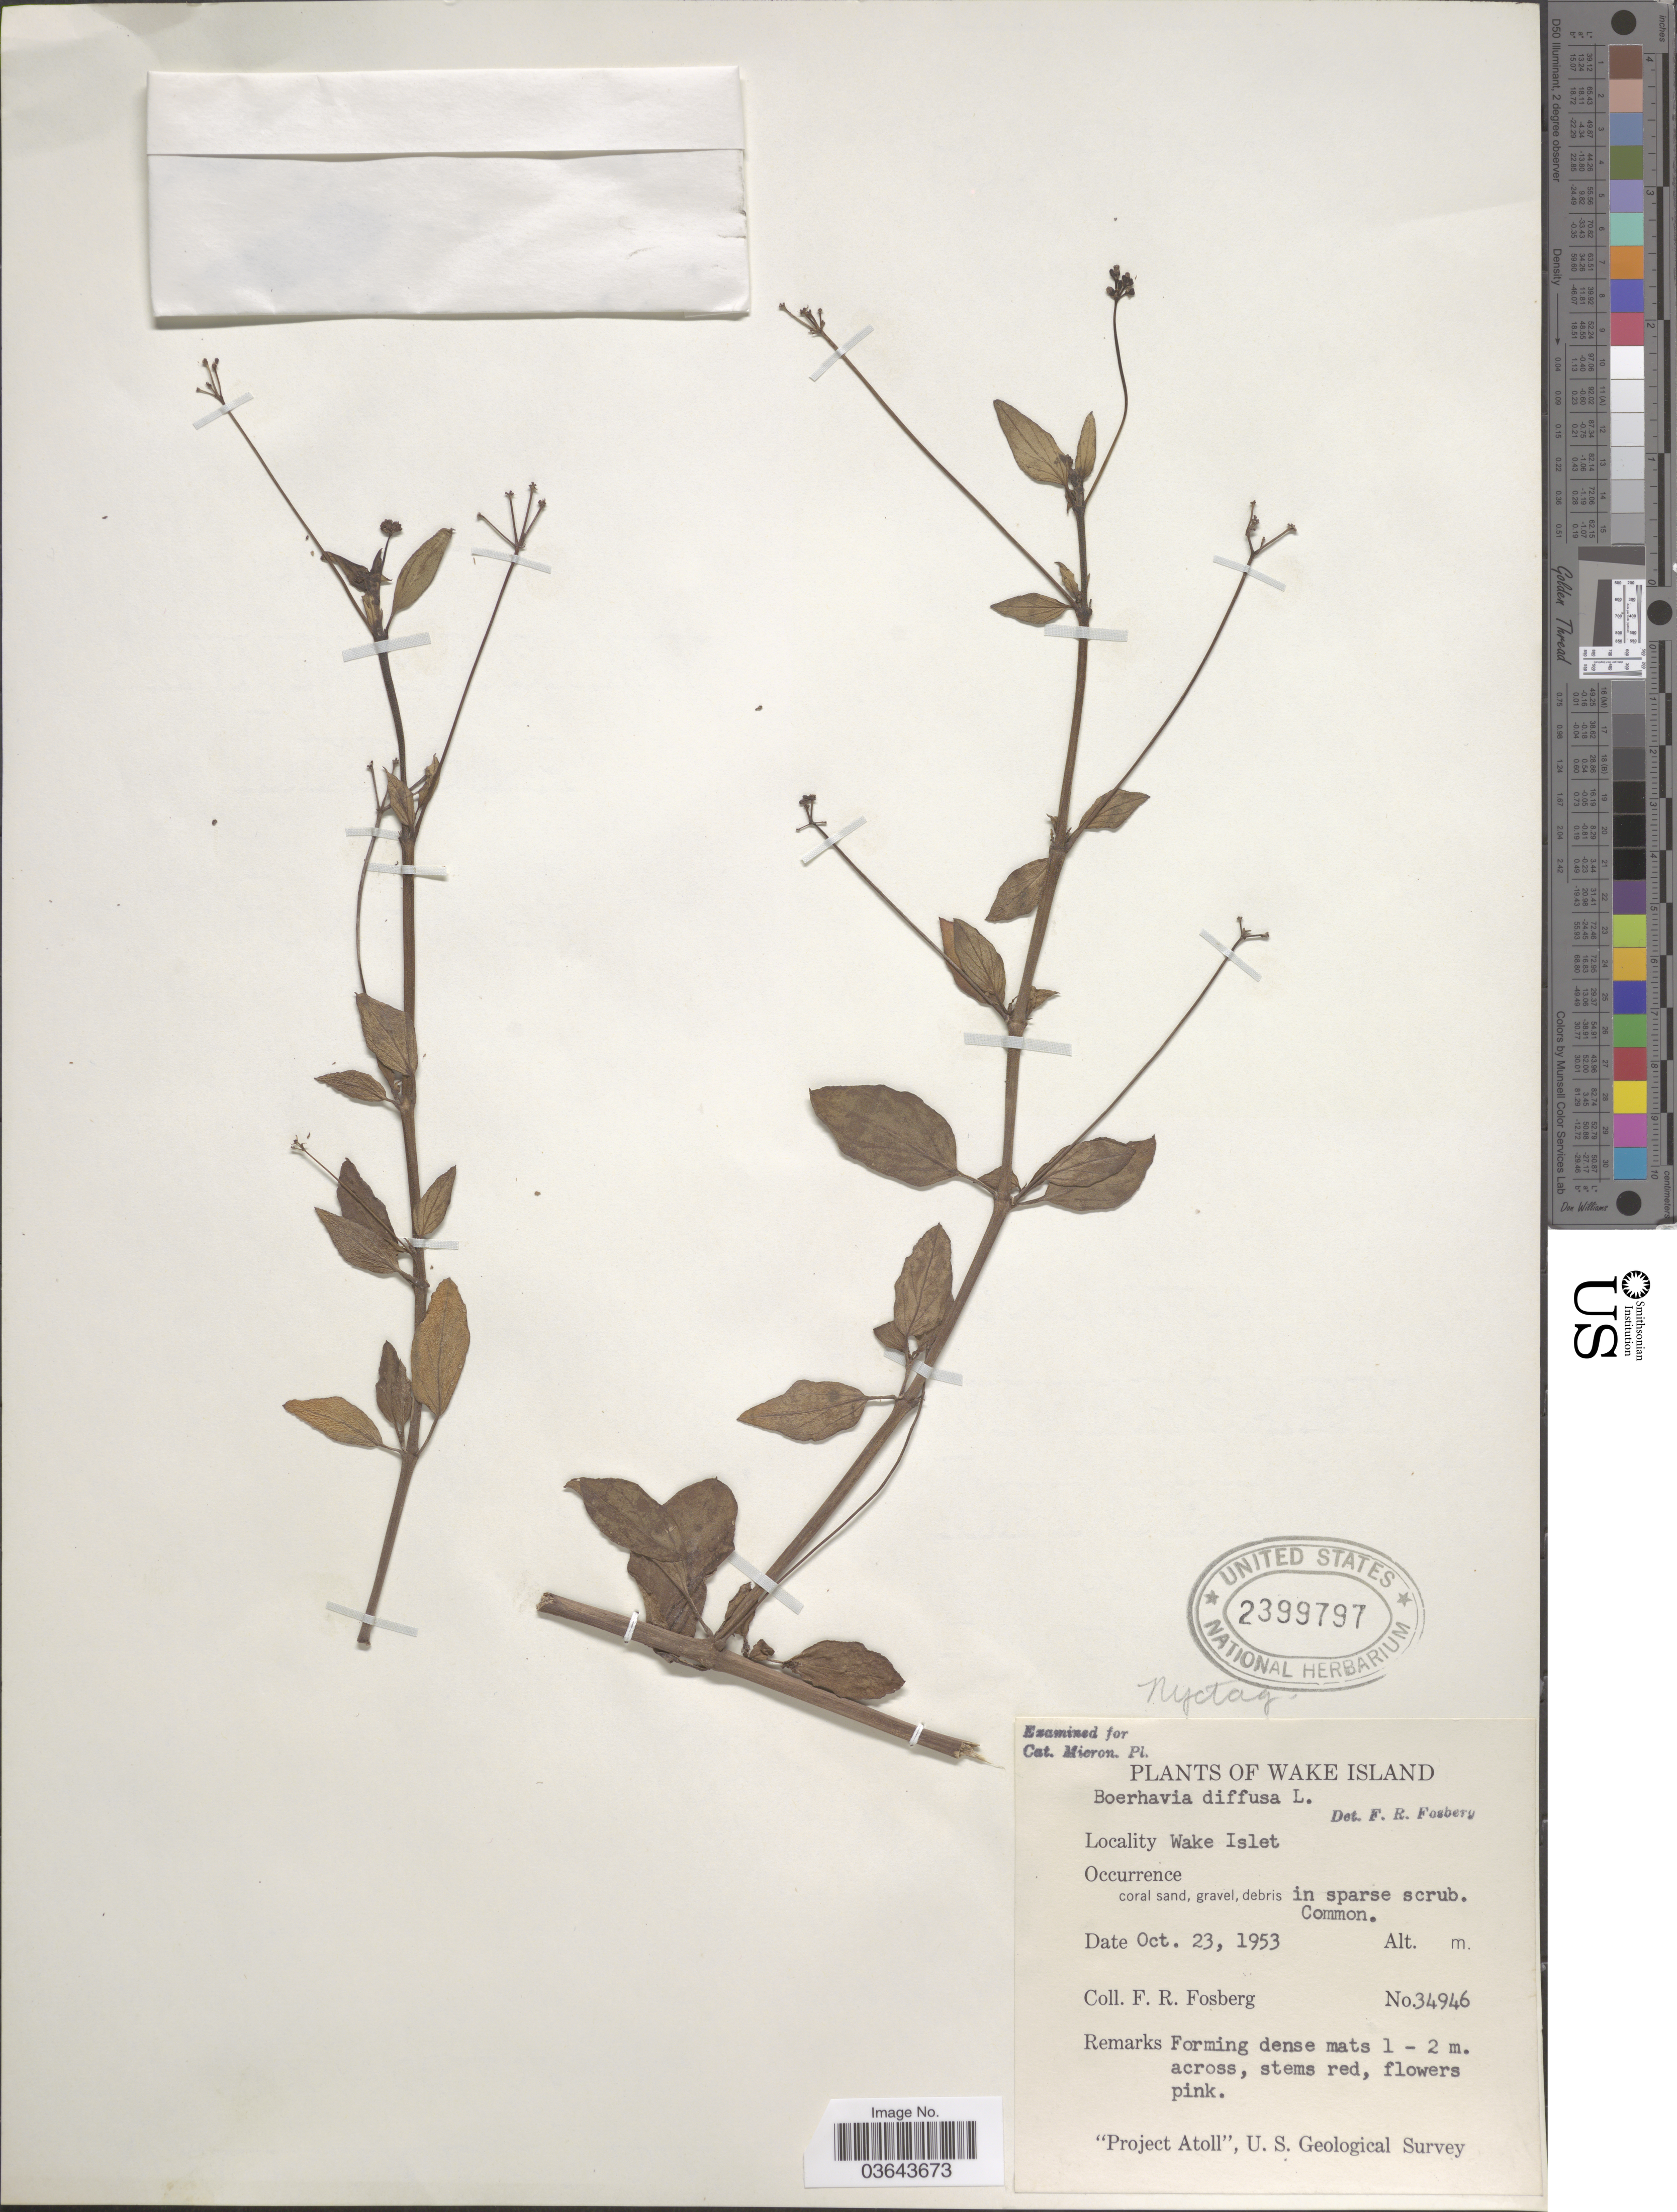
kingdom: Plantae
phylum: Tracheophyta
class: Magnoliopsida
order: Caryophyllales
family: Nyctaginaceae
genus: Boerhavia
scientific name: Boerhavia repens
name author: L.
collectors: F. R. Fosberg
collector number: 34946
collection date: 1953-10-23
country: U.S. Administered Pacific Islands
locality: Wake Island. Wake Islet.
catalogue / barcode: US 2399797